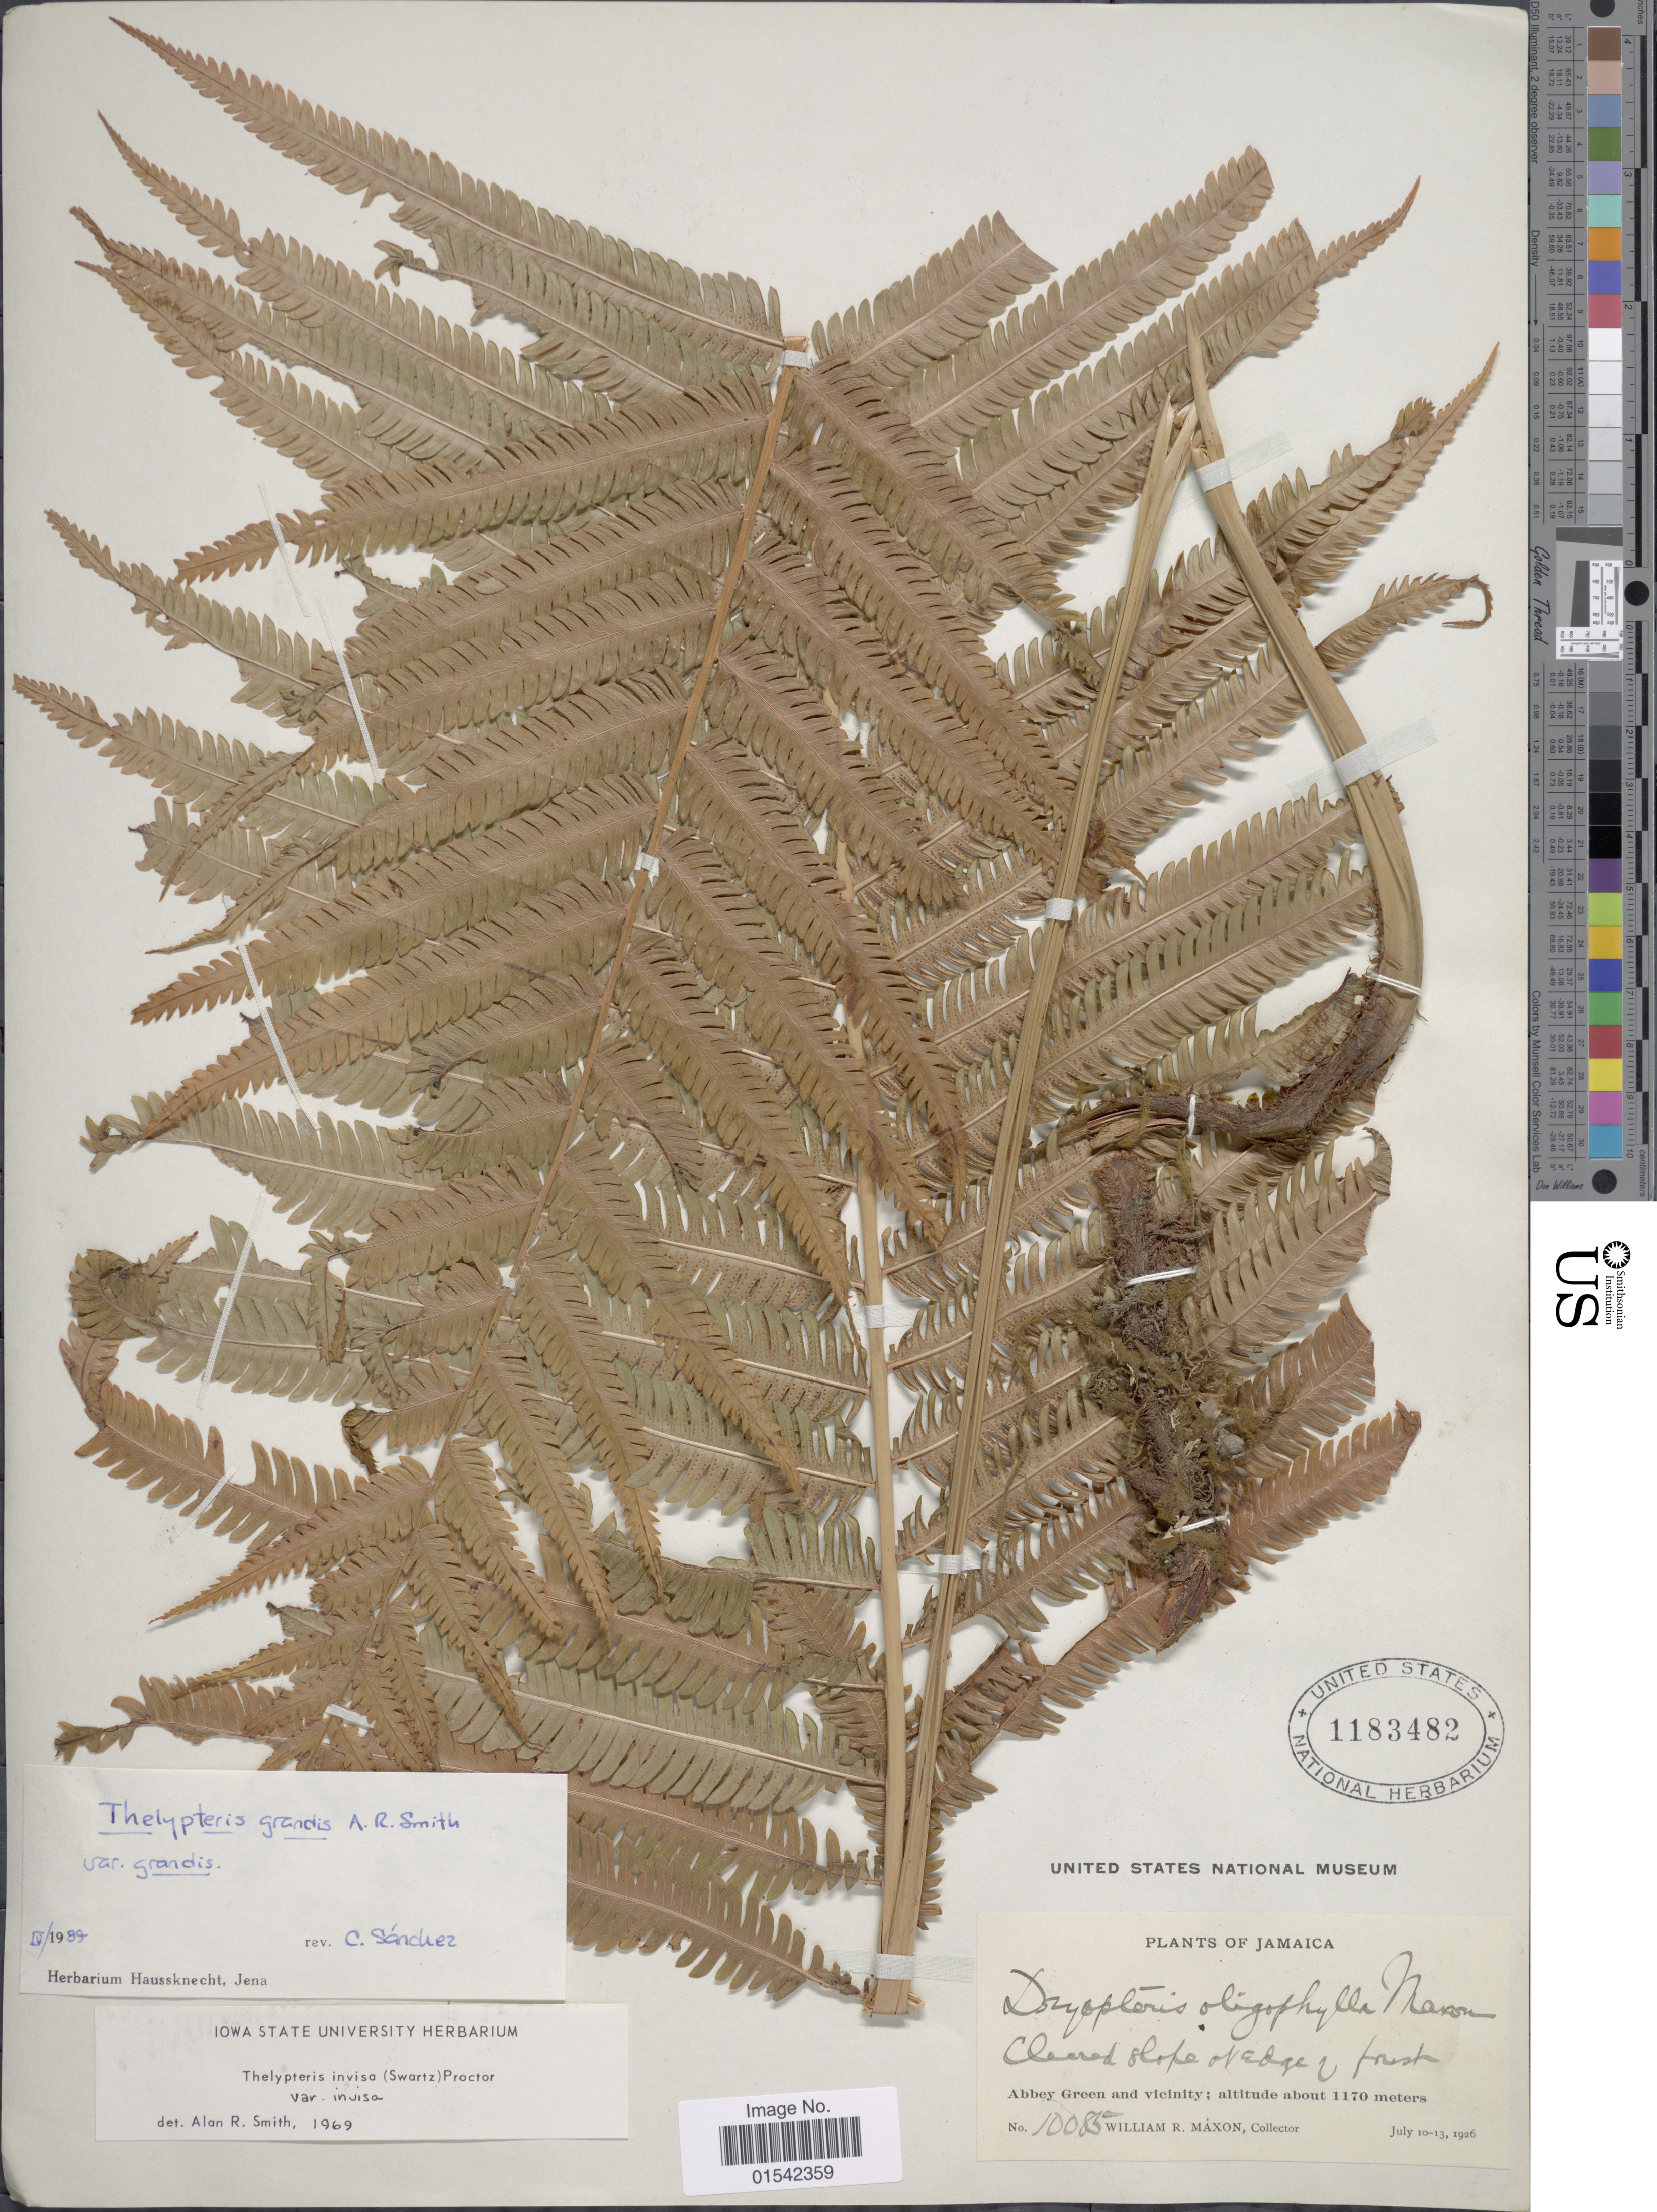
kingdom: Plantae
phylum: Tracheophyta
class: Polypodiopsida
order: Polypodiales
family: Thelypteridaceae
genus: Cyclosorus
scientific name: Cyclosorus grandis (A.R. Sm.) comb. nov., ined 2015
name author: (A.R. Sm.)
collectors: W. R. Maxon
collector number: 10085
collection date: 1926-07-10/1926-07-13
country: Jamaica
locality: Abbey Green and vicinity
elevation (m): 1170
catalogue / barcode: US 1183482